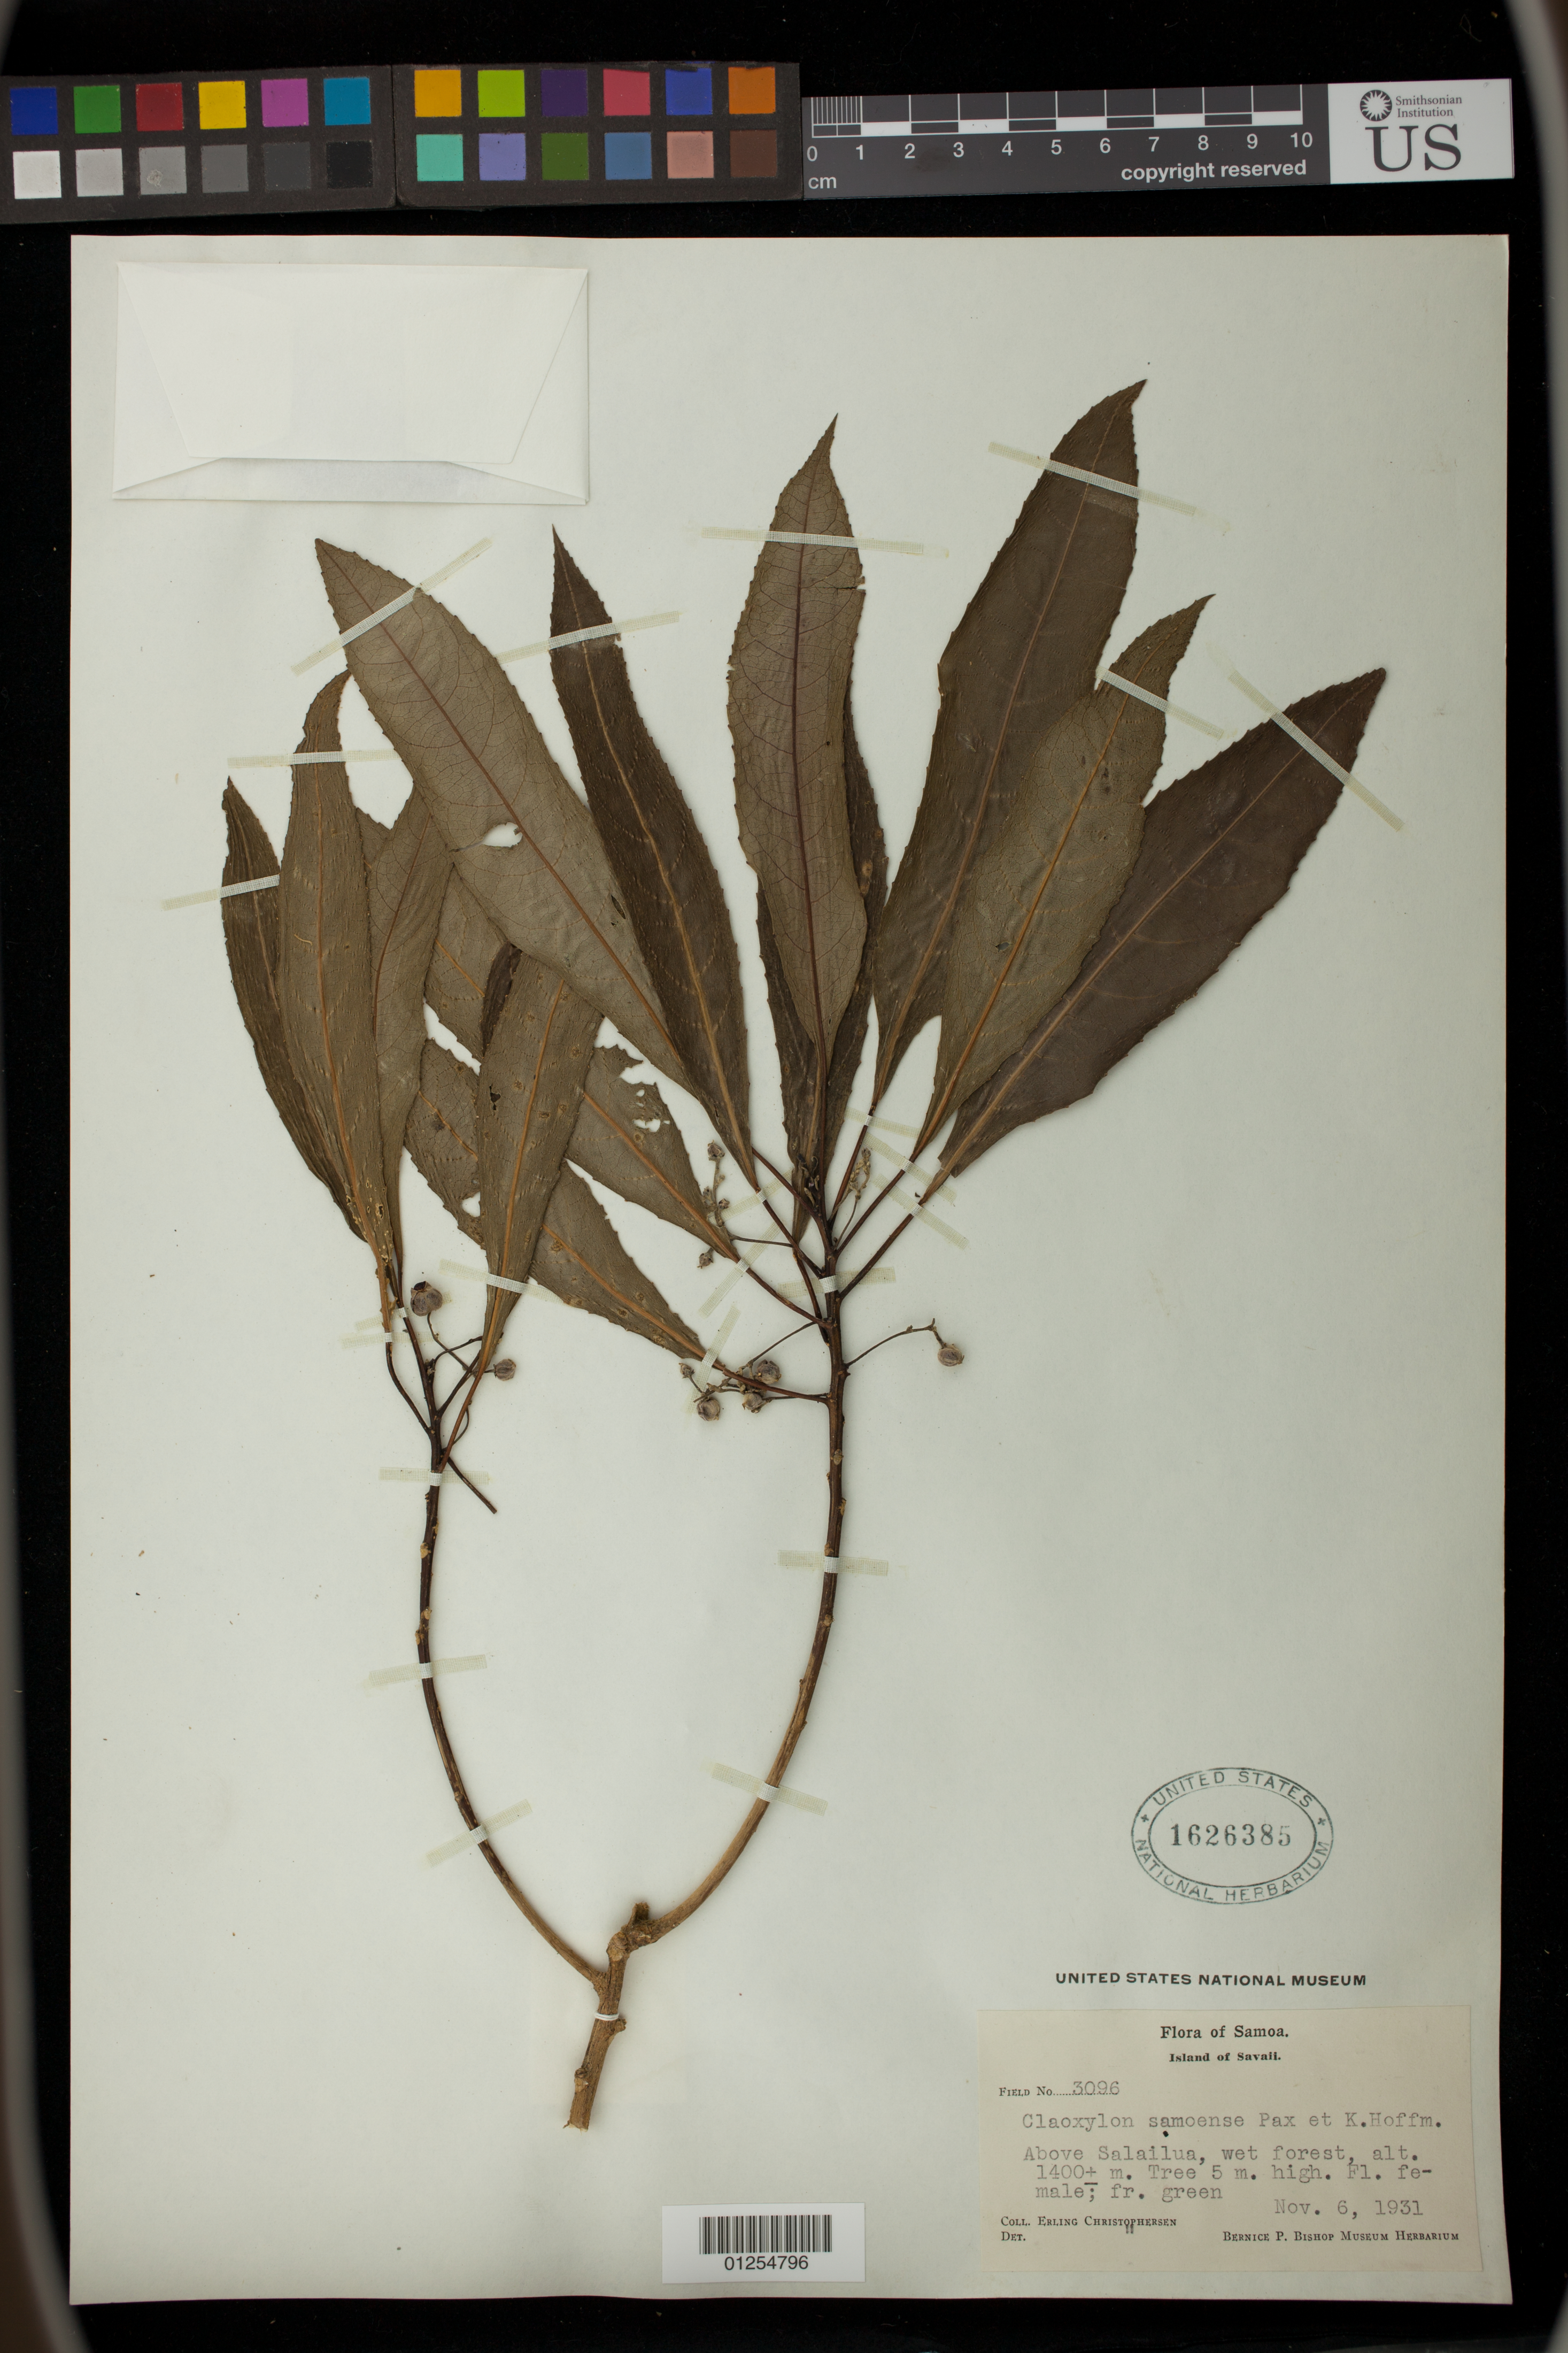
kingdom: Plantae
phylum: Tracheophyta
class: Magnoliopsida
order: Malpighiales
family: Euphorbiaceae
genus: Claoxylon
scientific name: Claoxylon samoense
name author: Pax & K. Hoffm.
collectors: E. Christophersen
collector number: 3096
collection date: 1931-11-06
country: Samoa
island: Savai'i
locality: Above Salailua, Savaii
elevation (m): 1400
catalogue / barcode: US 1626385